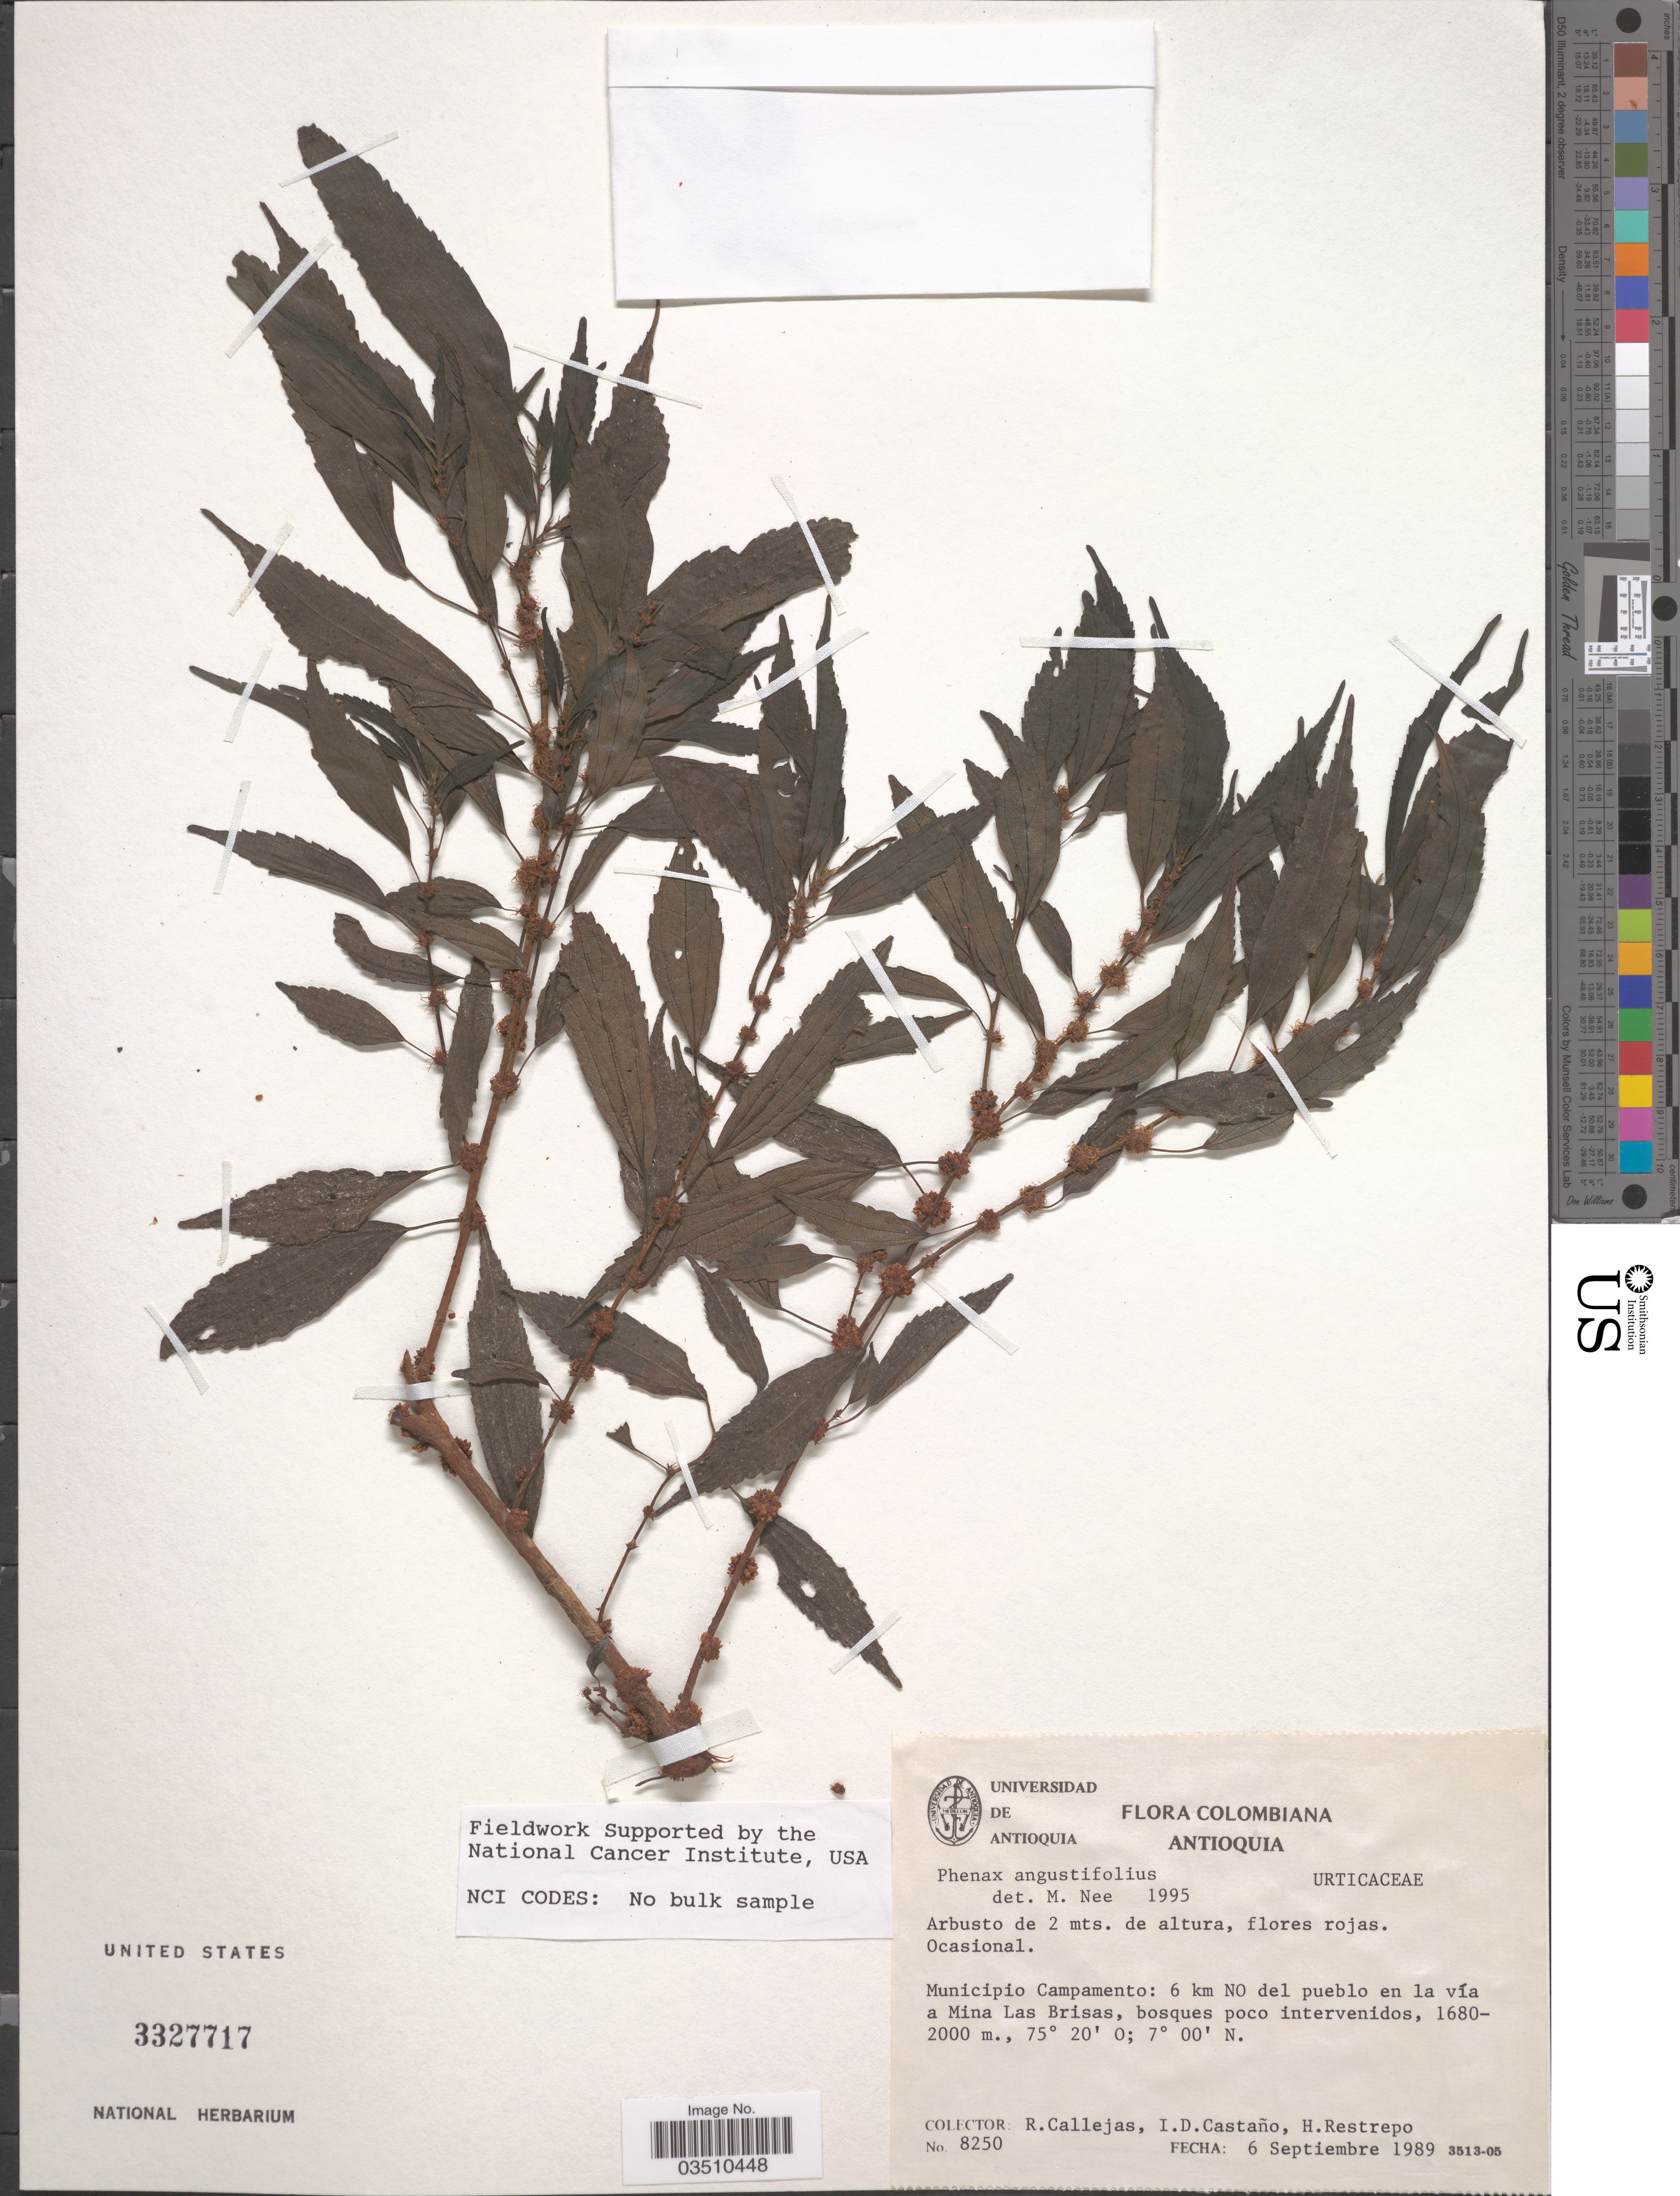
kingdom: Plantae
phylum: Tracheophyta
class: Magnoliopsida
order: Rosales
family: Urticaceae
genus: Phenax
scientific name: Phenax angustifolius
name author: (Kunth) Wedd.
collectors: R. Callejas, I. Castaño & H. Restrepo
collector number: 8250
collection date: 1989-09-06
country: Colombia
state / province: Antioquia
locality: Municipio Campamento: 6 km NO del pueblo en la vía a Mina Las Brisas.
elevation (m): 1680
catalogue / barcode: US 3327717